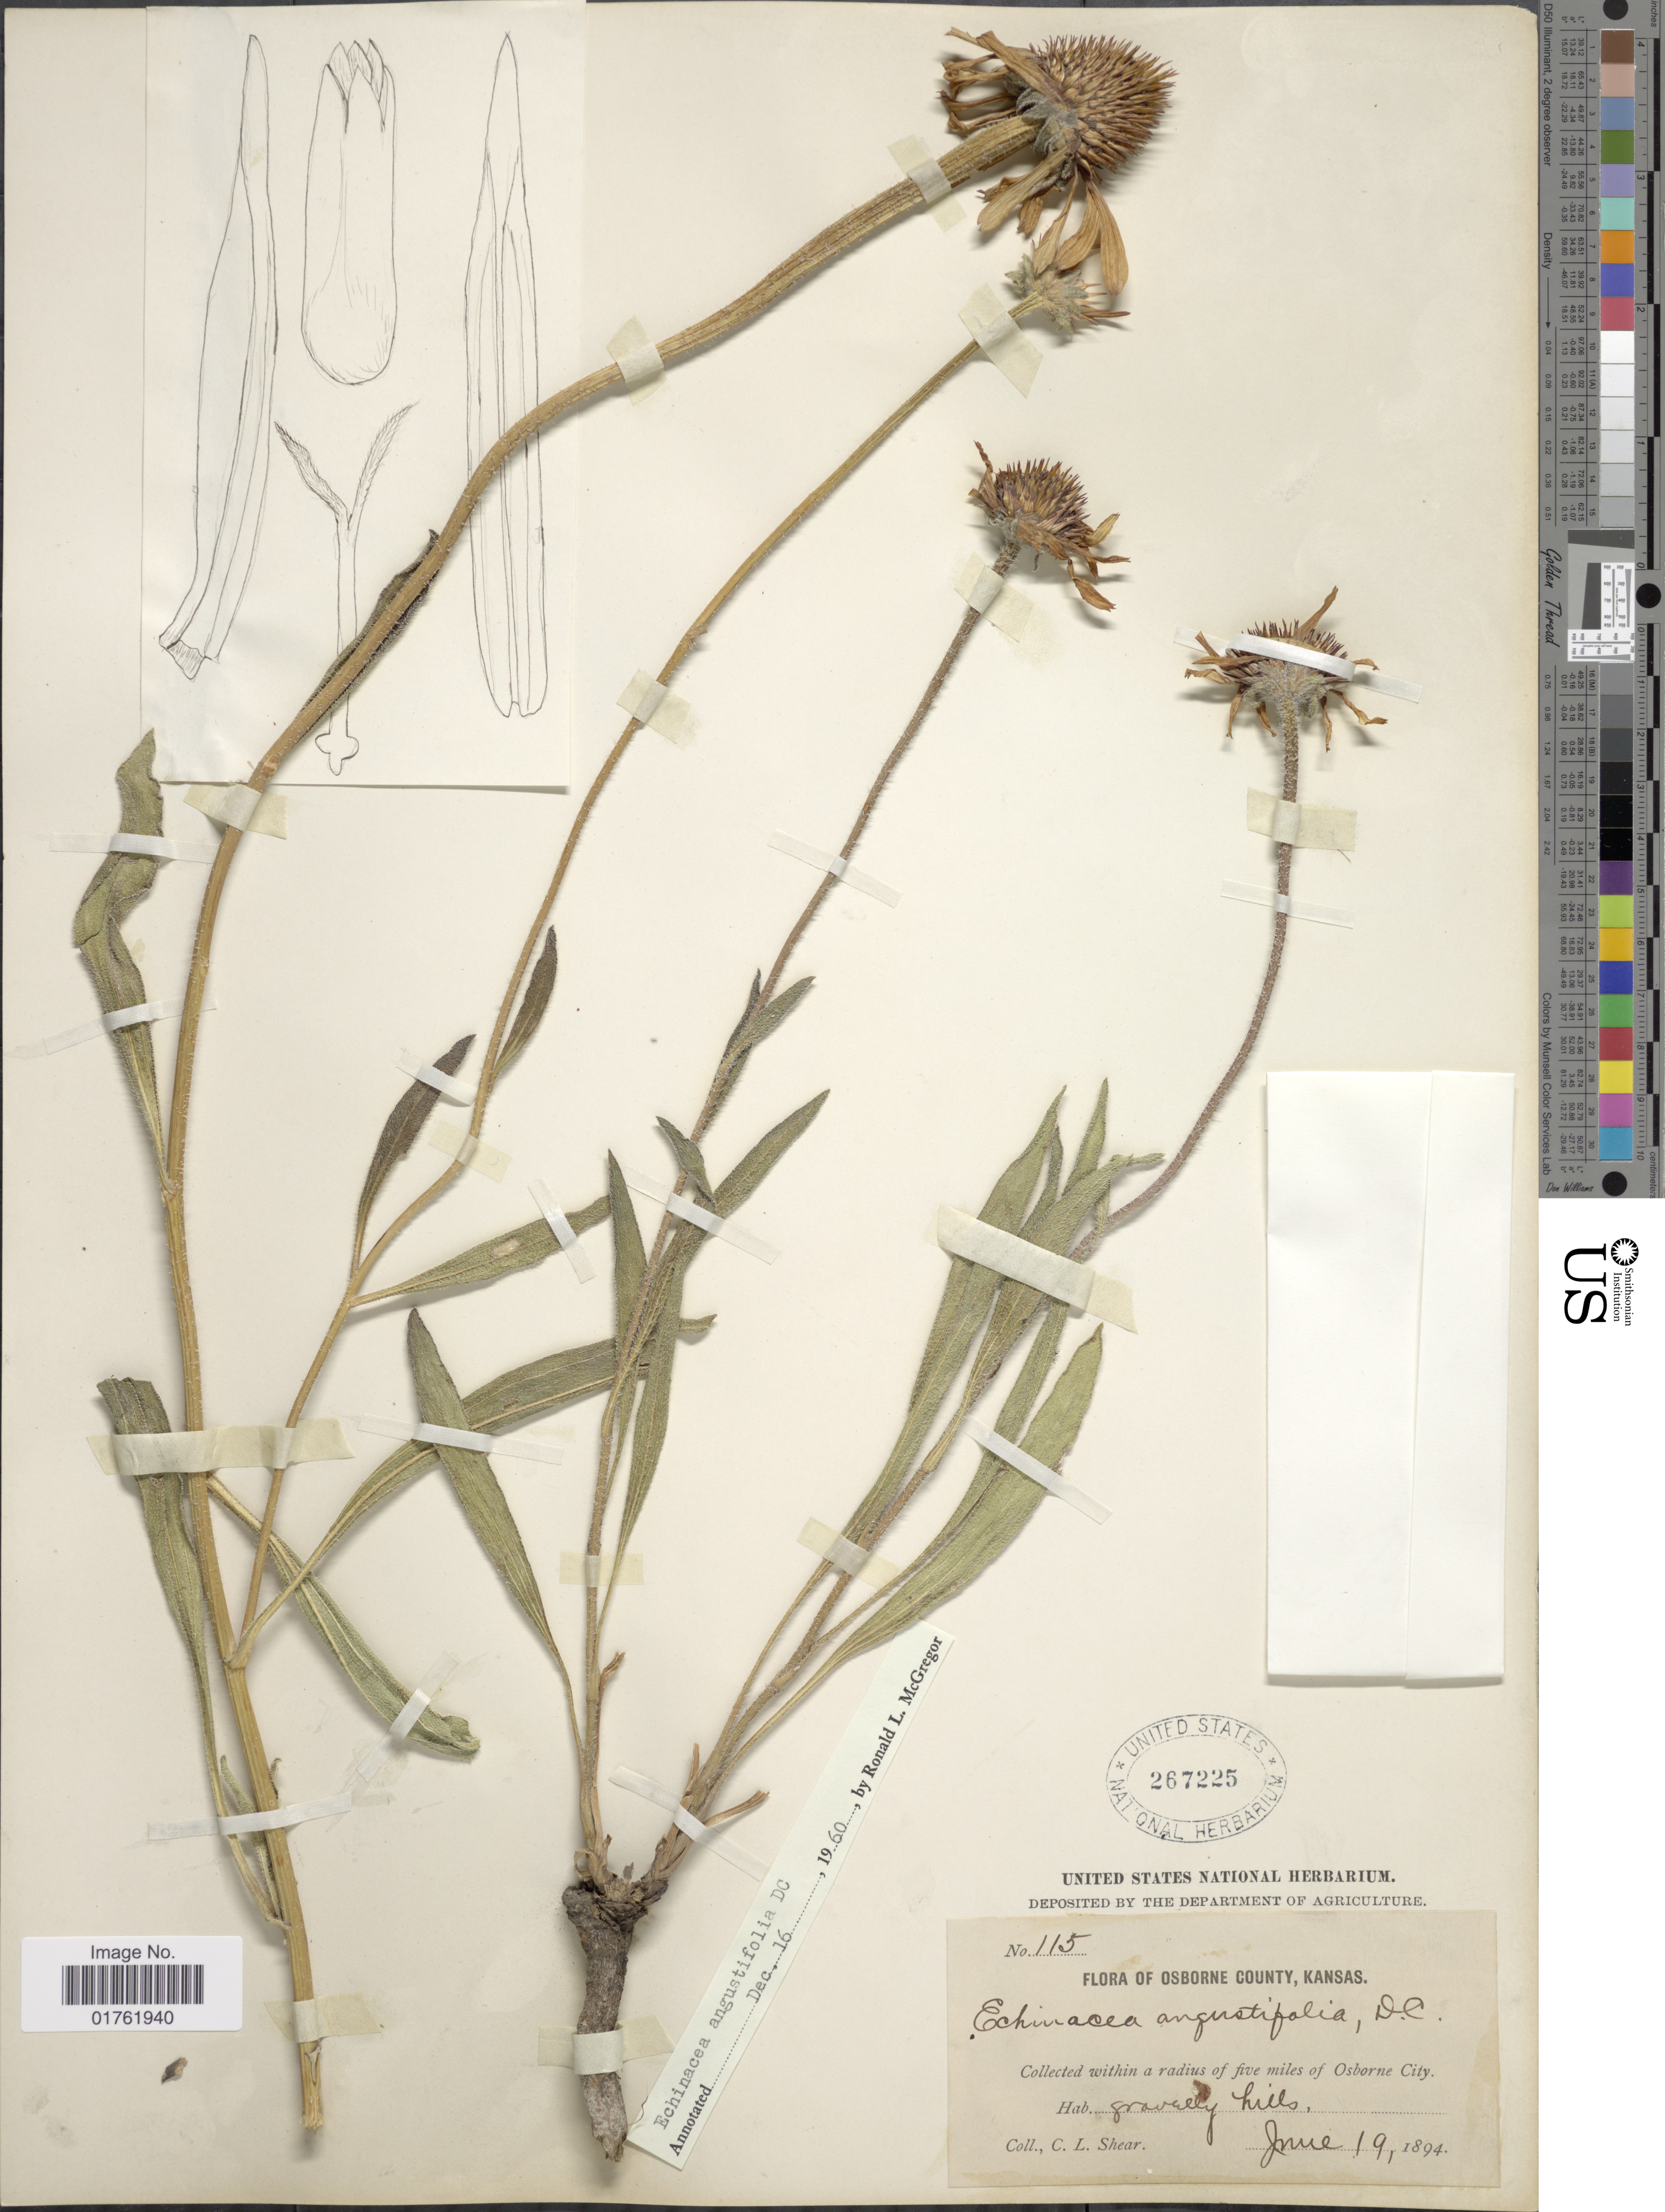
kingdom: Plantae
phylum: Tracheophyta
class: Magnoliopsida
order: Asterales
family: Asteraceae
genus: Echinacea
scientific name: Echinacea angustifolia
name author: DC.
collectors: C. L. Shear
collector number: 115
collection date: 1894-06-19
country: United States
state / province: Arkansas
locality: Within a radius of five miles of Osborne City, gravelly hills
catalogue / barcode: US 267225